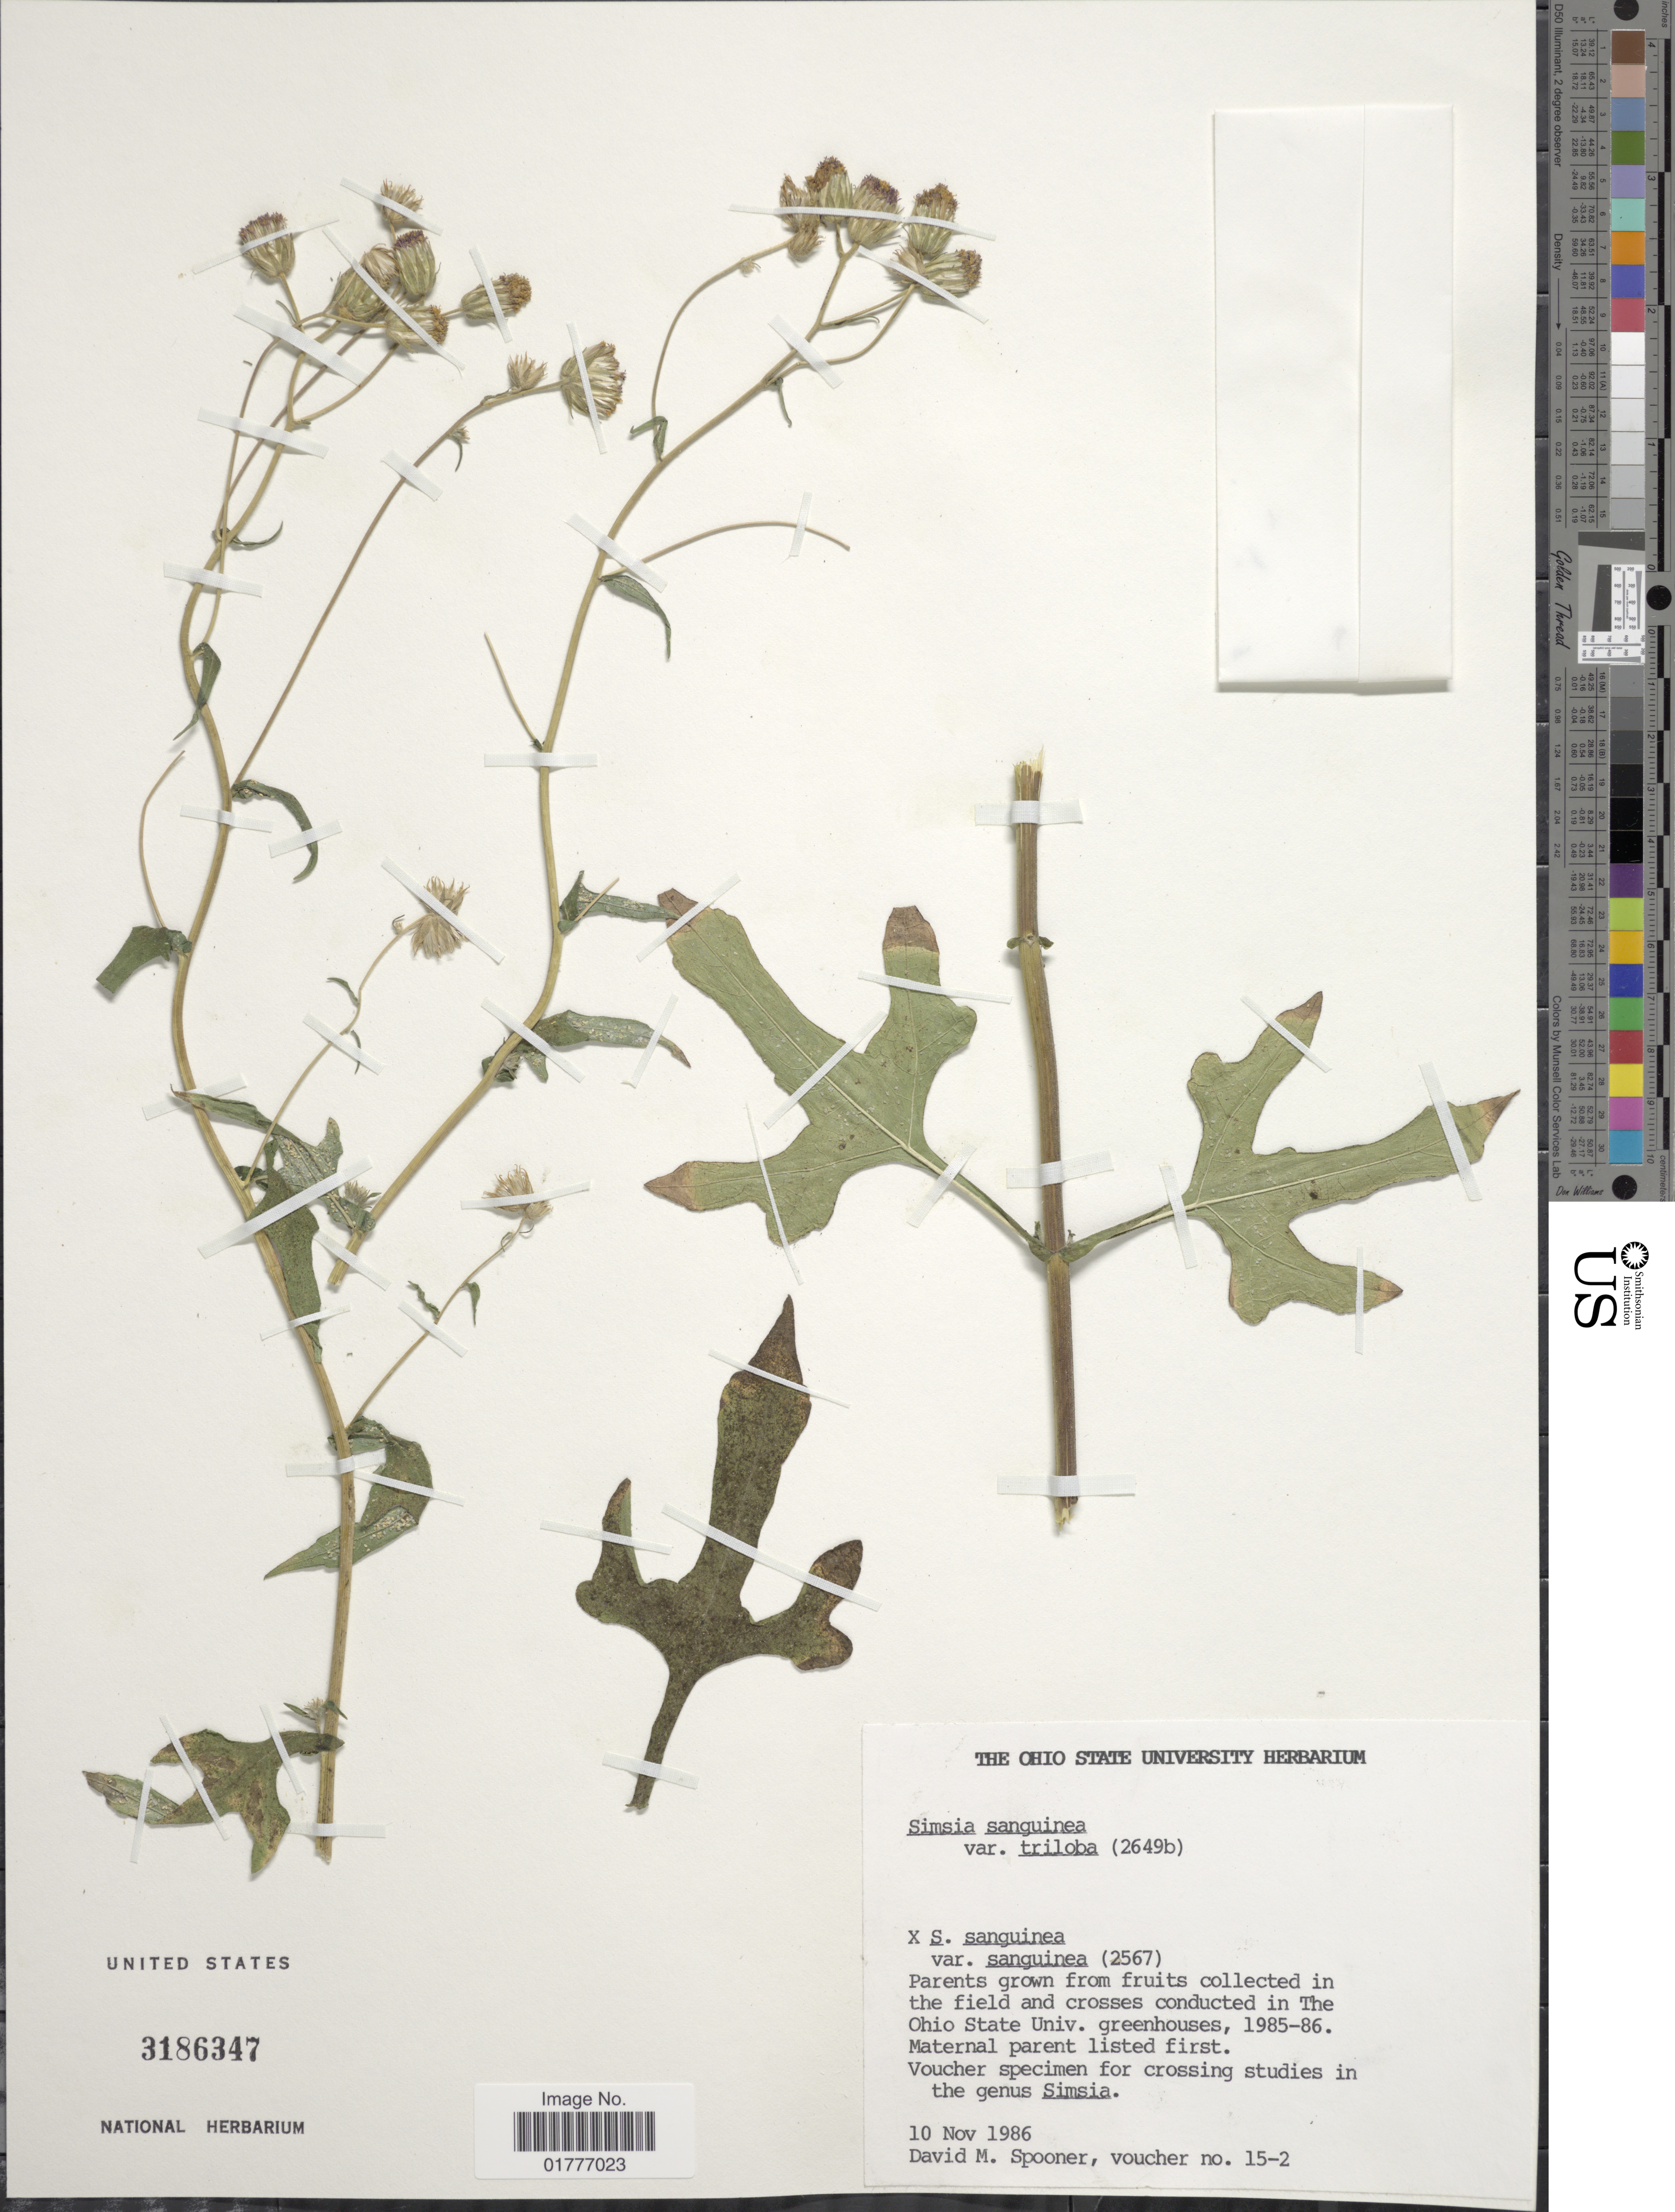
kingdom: Plantae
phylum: Tracheophyta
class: Magnoliopsida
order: Asterales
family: Asteraceae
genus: Simsia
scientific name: Simsia sanguinea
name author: A. Gray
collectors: D. Spooner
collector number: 15-2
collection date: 1986-11-10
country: United States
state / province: Ohio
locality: In the field and crosses conducted in The Ohio State Univ. greenhouses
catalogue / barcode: US 3186347